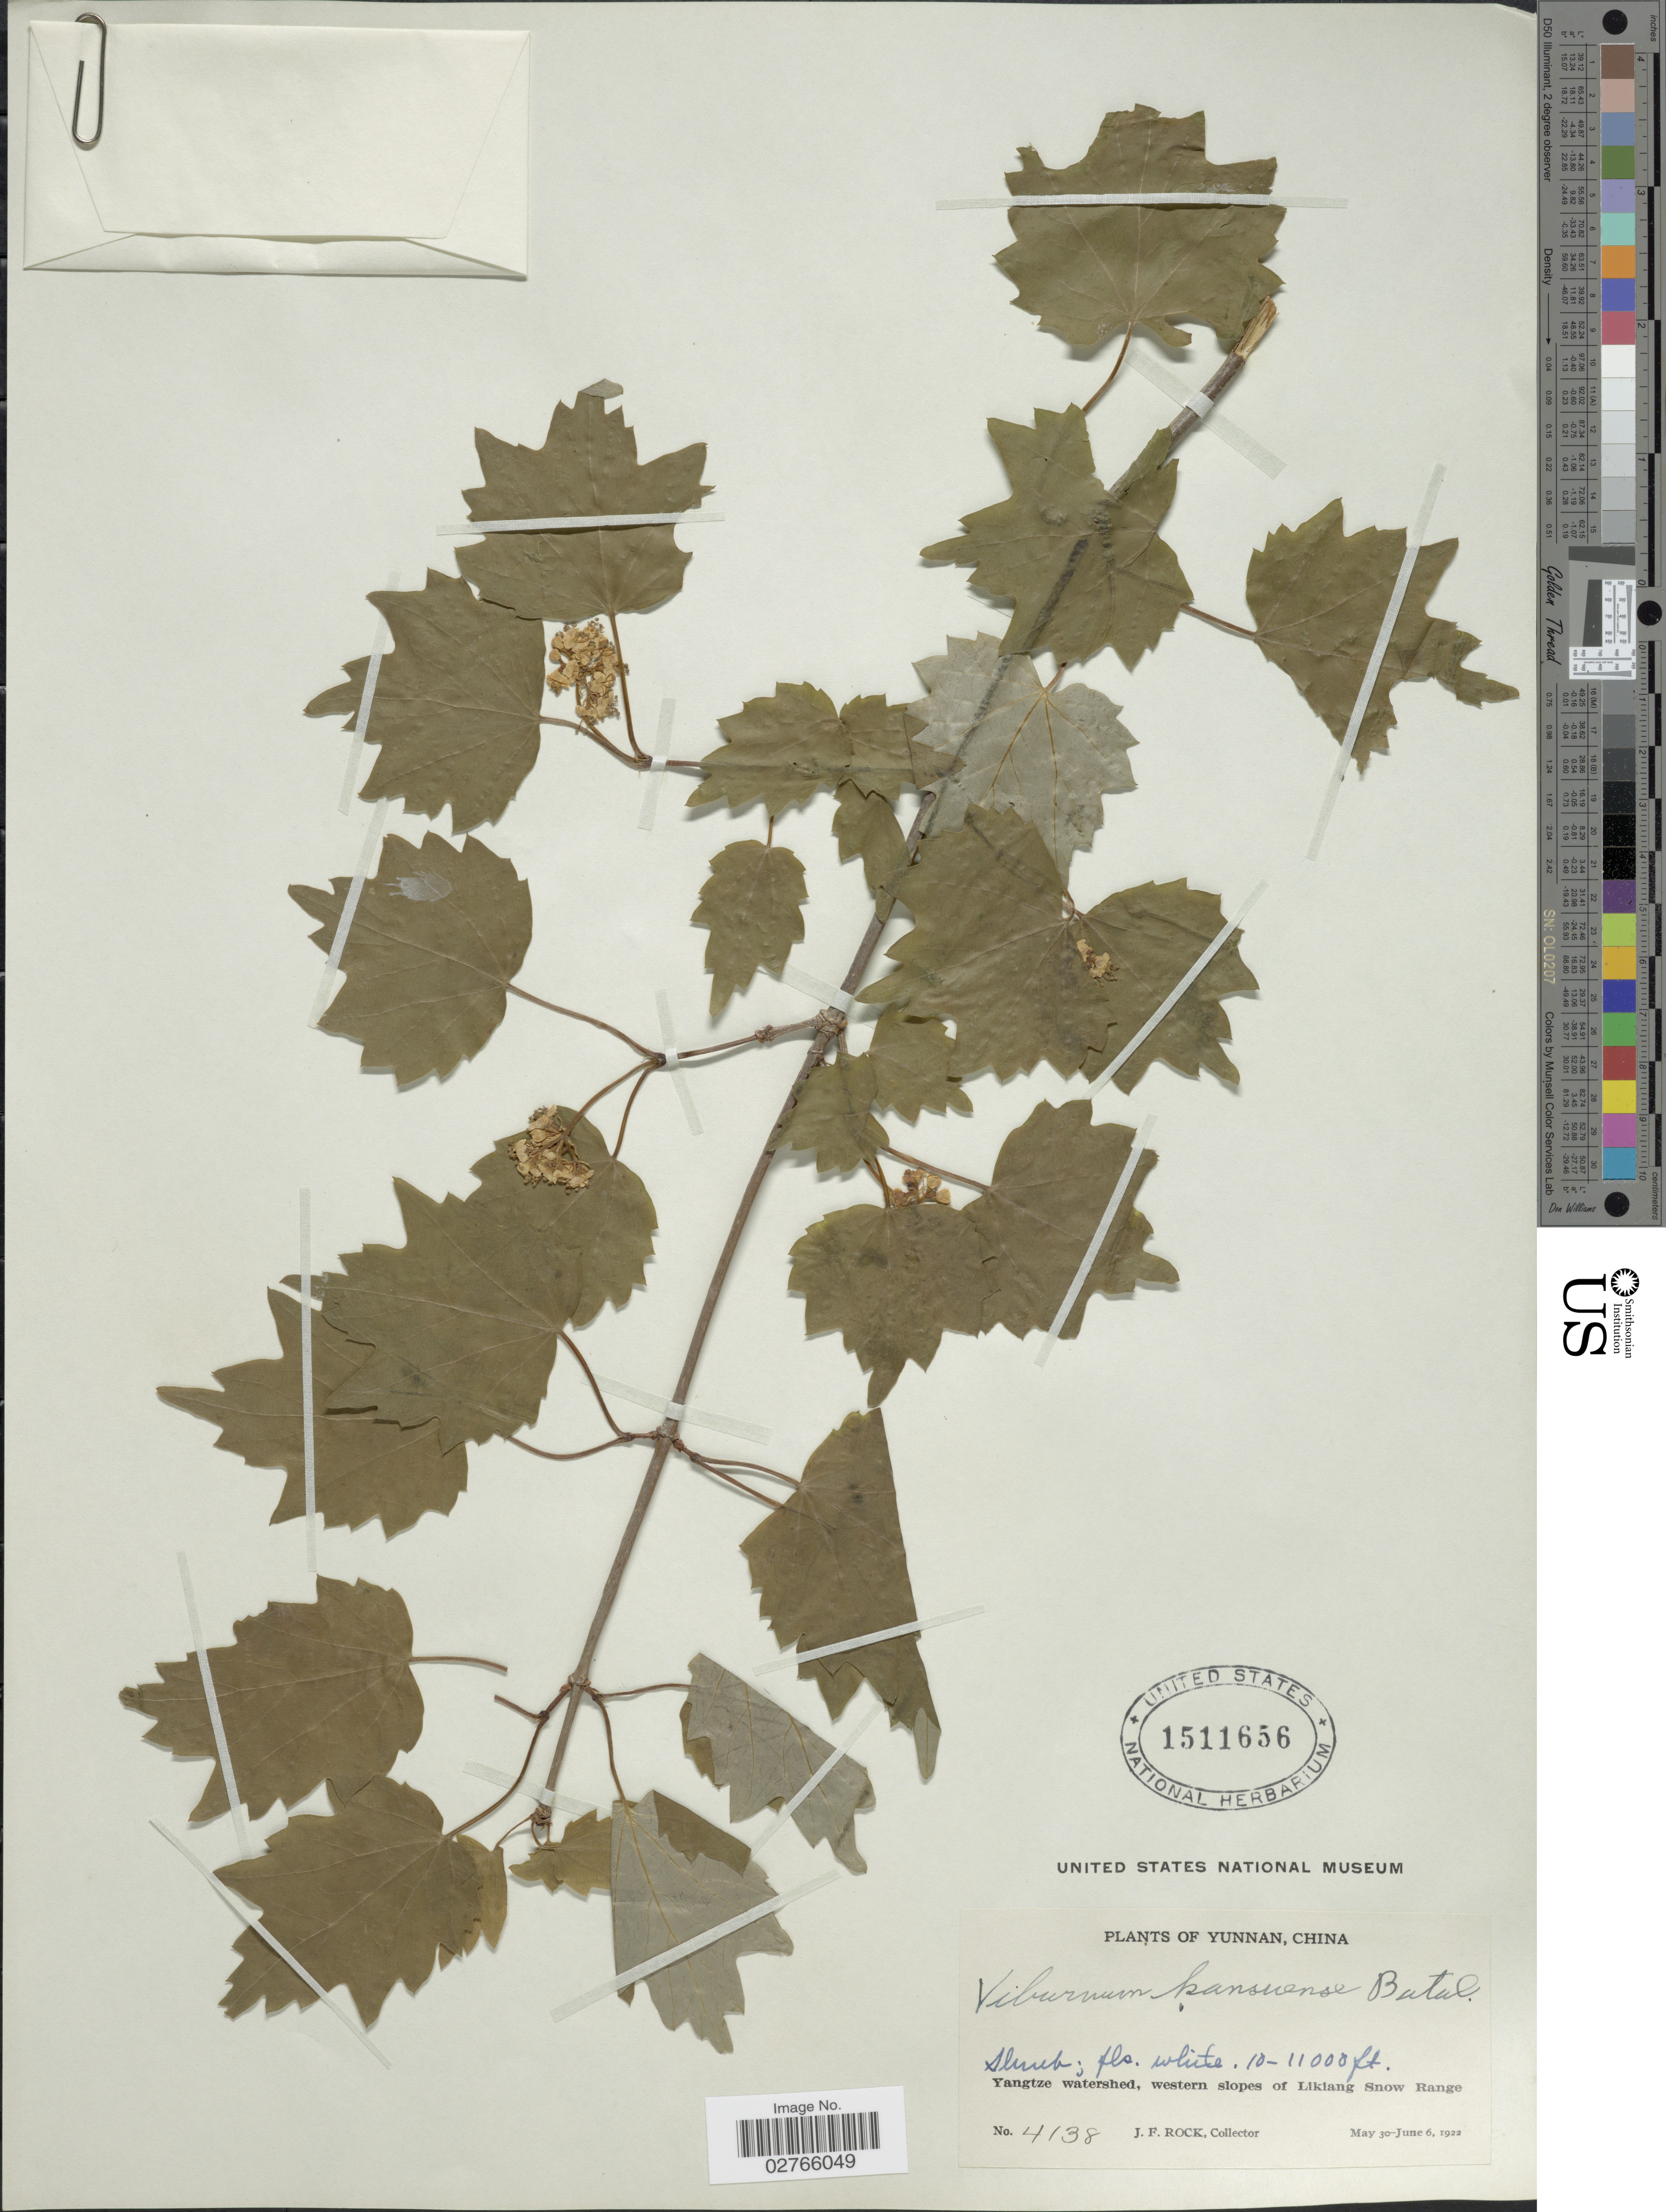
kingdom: Plantae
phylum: Tracheophyta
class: Magnoliopsida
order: Dipsacales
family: Viburnaceae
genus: Viburnum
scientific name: Viburnum kansuense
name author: Batalin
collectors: J. Rock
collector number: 4138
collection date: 1922-05-30/1922-06-06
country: China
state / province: Yunnan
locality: Yangtze watershed, western slopes of Likiang Snow Range.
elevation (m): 3048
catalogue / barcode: US 1511656